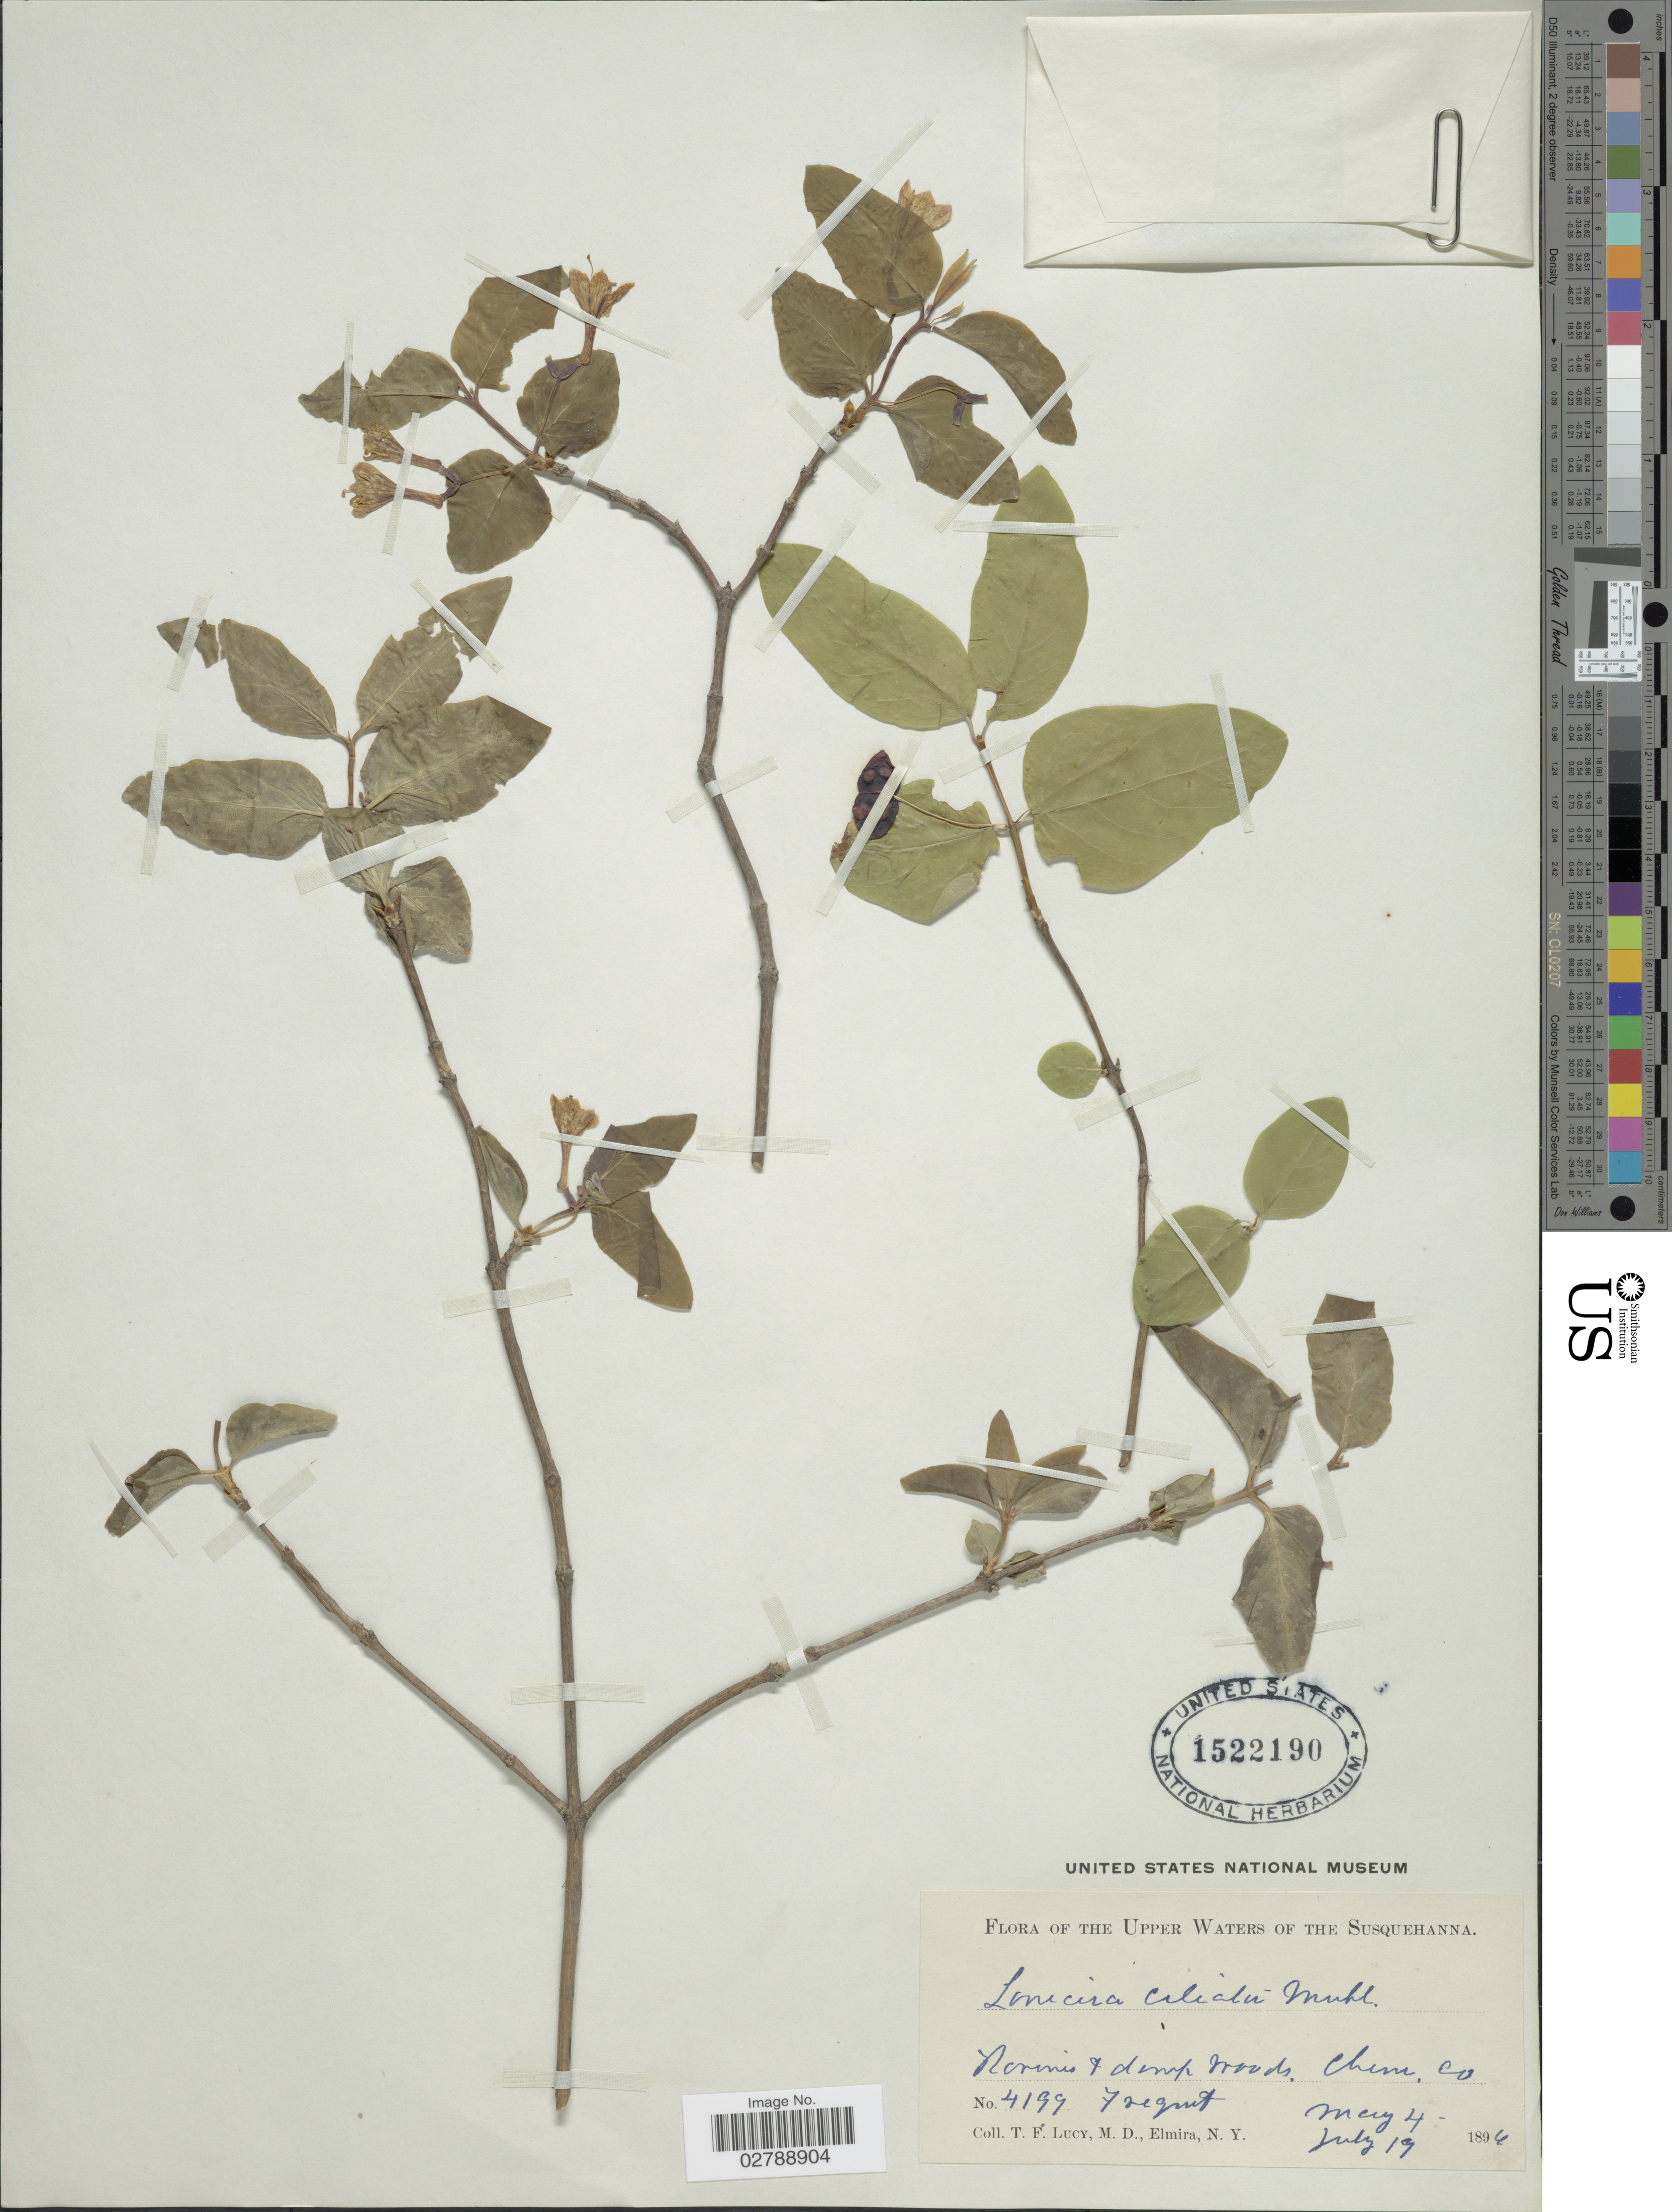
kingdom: Plantae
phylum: Tracheophyta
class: Magnoliopsida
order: Dipsacales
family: Caprifoliaceae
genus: Lonicera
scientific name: Lonicera canadensis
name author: Bartram & W. Bartram ex Marshall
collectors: T. Lucy & M. Elmira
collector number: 4199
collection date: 1894-05-04/1894-07-19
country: United States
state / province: New York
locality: Upper Waters of the Susquehanna. Chem. Co.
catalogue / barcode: US 1522190